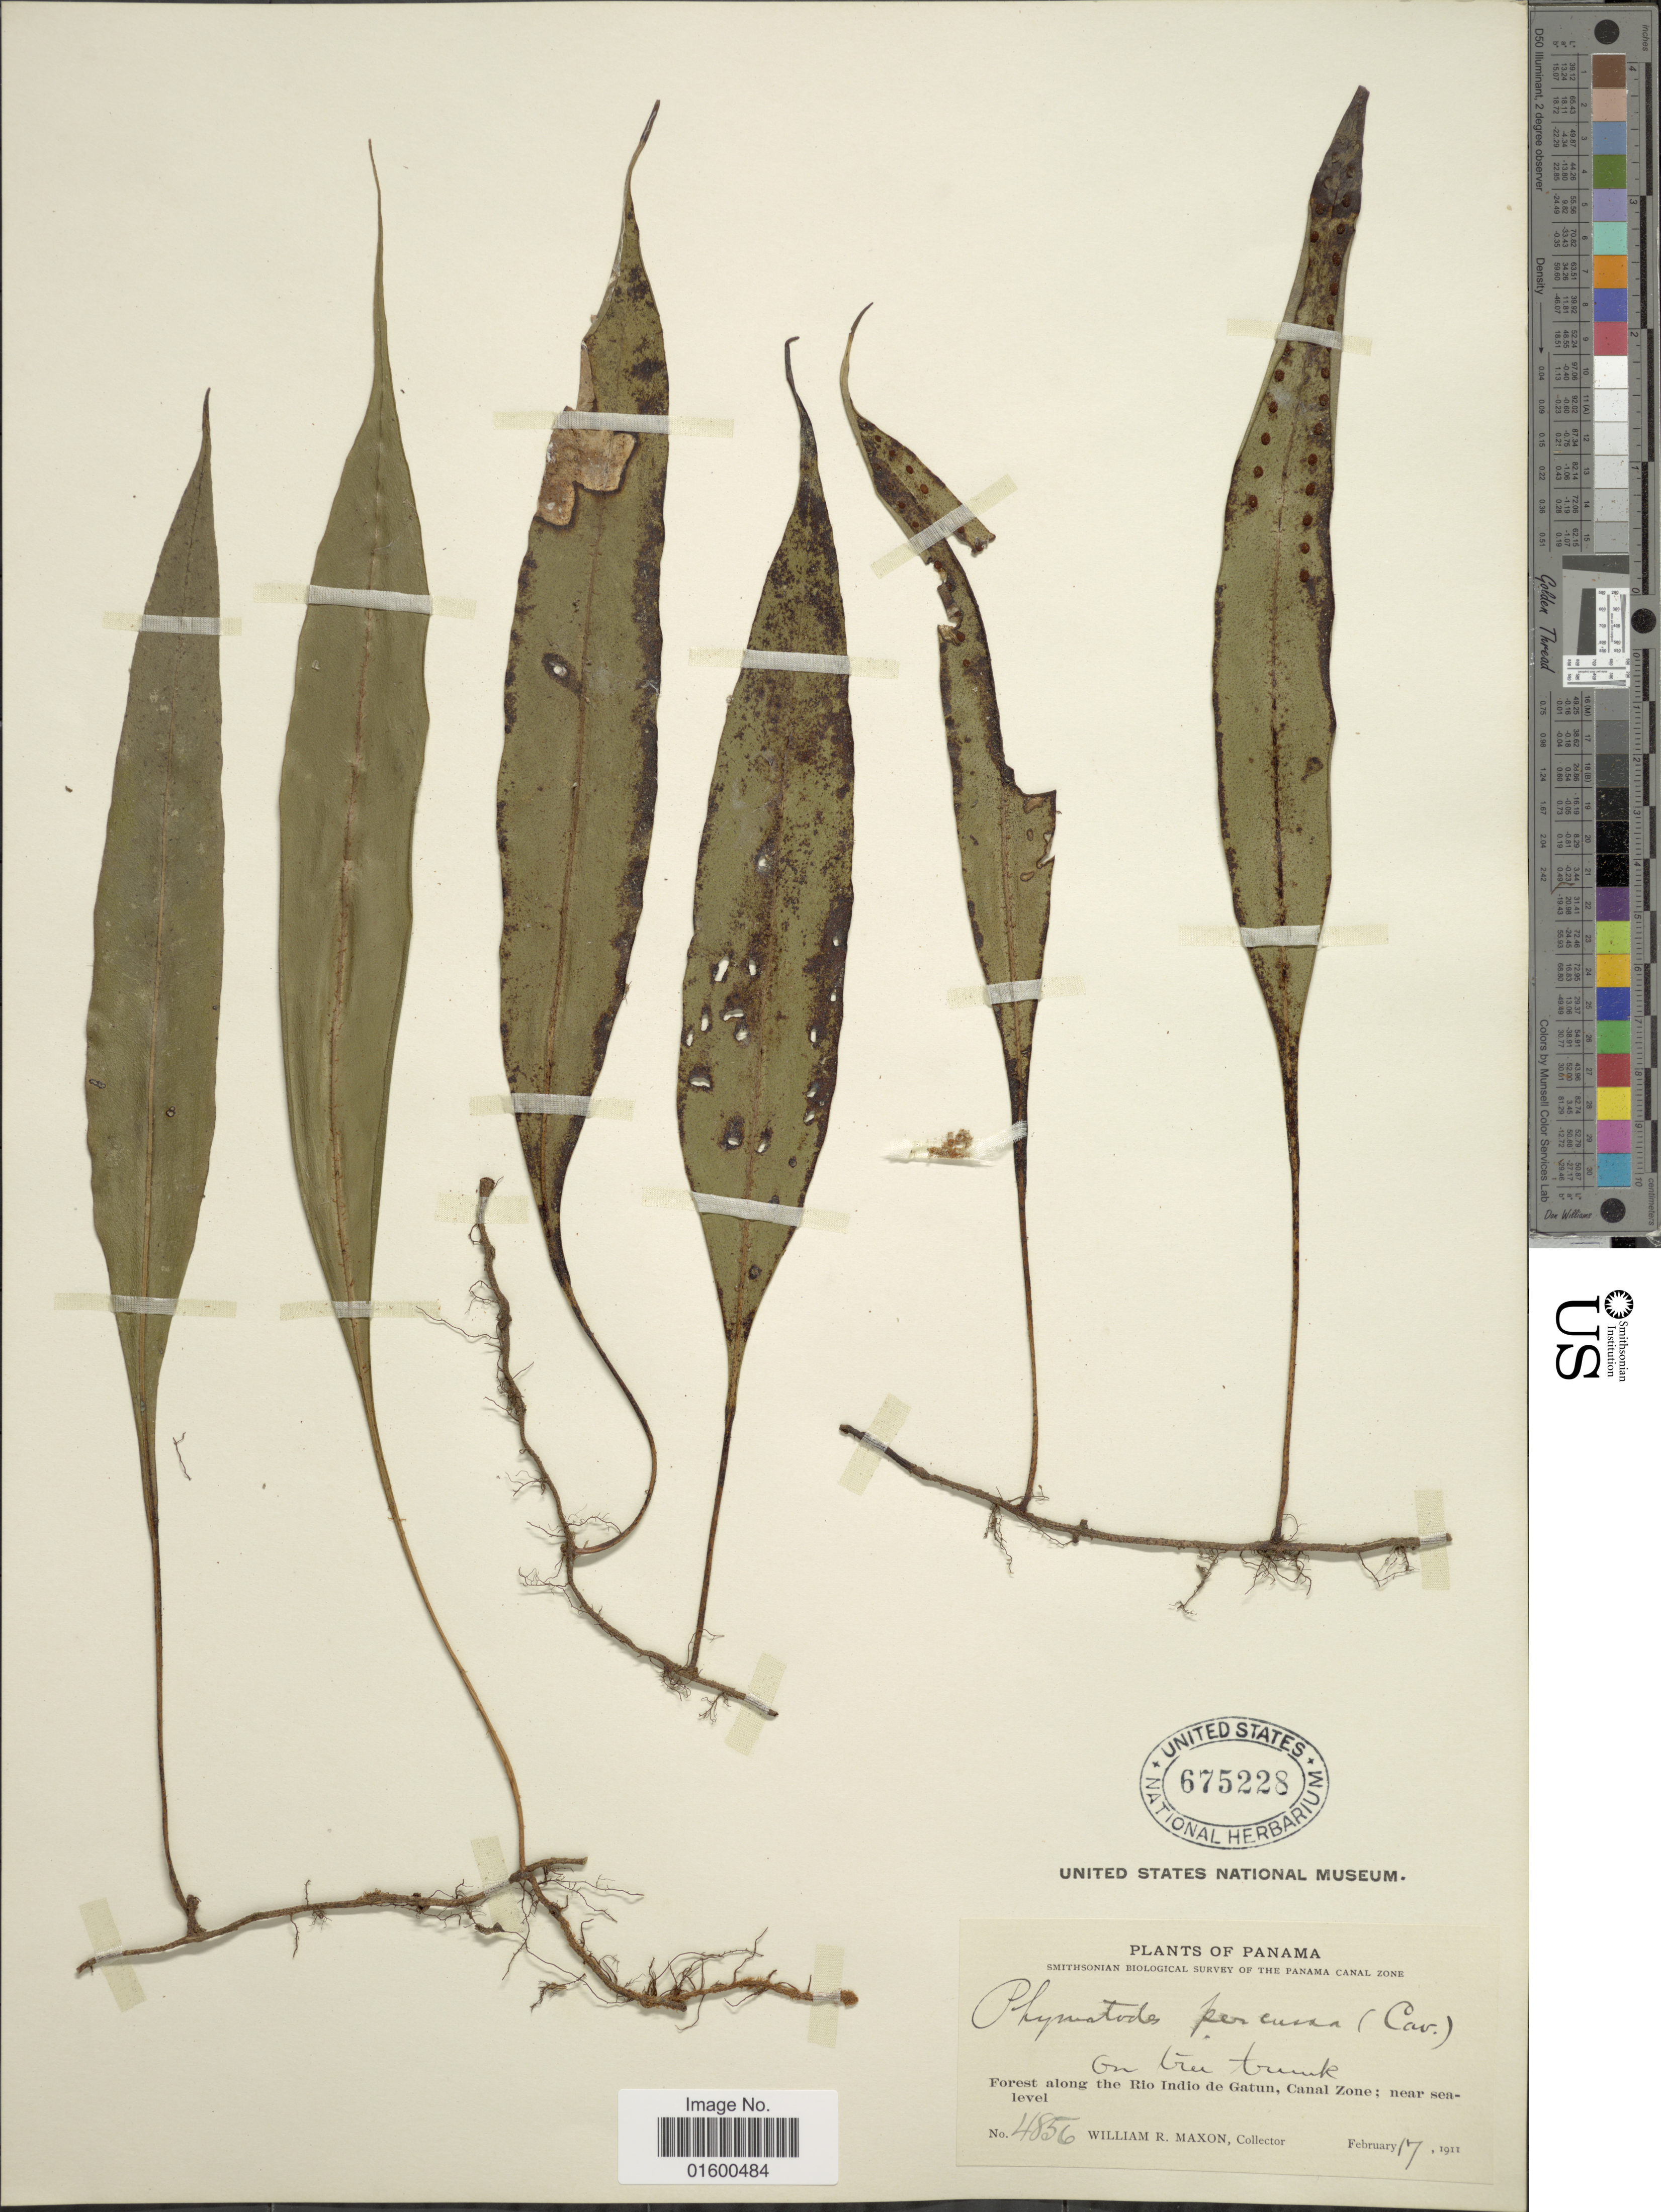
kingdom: Plantae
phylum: Tracheophyta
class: Polypodiopsida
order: Polypodiales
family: Polypodiaceae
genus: Microgramma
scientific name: Microgramma percussa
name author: (Cav.) de la Sota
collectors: W. R. Maxon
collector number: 4856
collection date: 1911-02-17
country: Panama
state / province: Colón / Panamá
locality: Forest along the Rio Indio de Gatun, Canal Zone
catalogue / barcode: US 675228